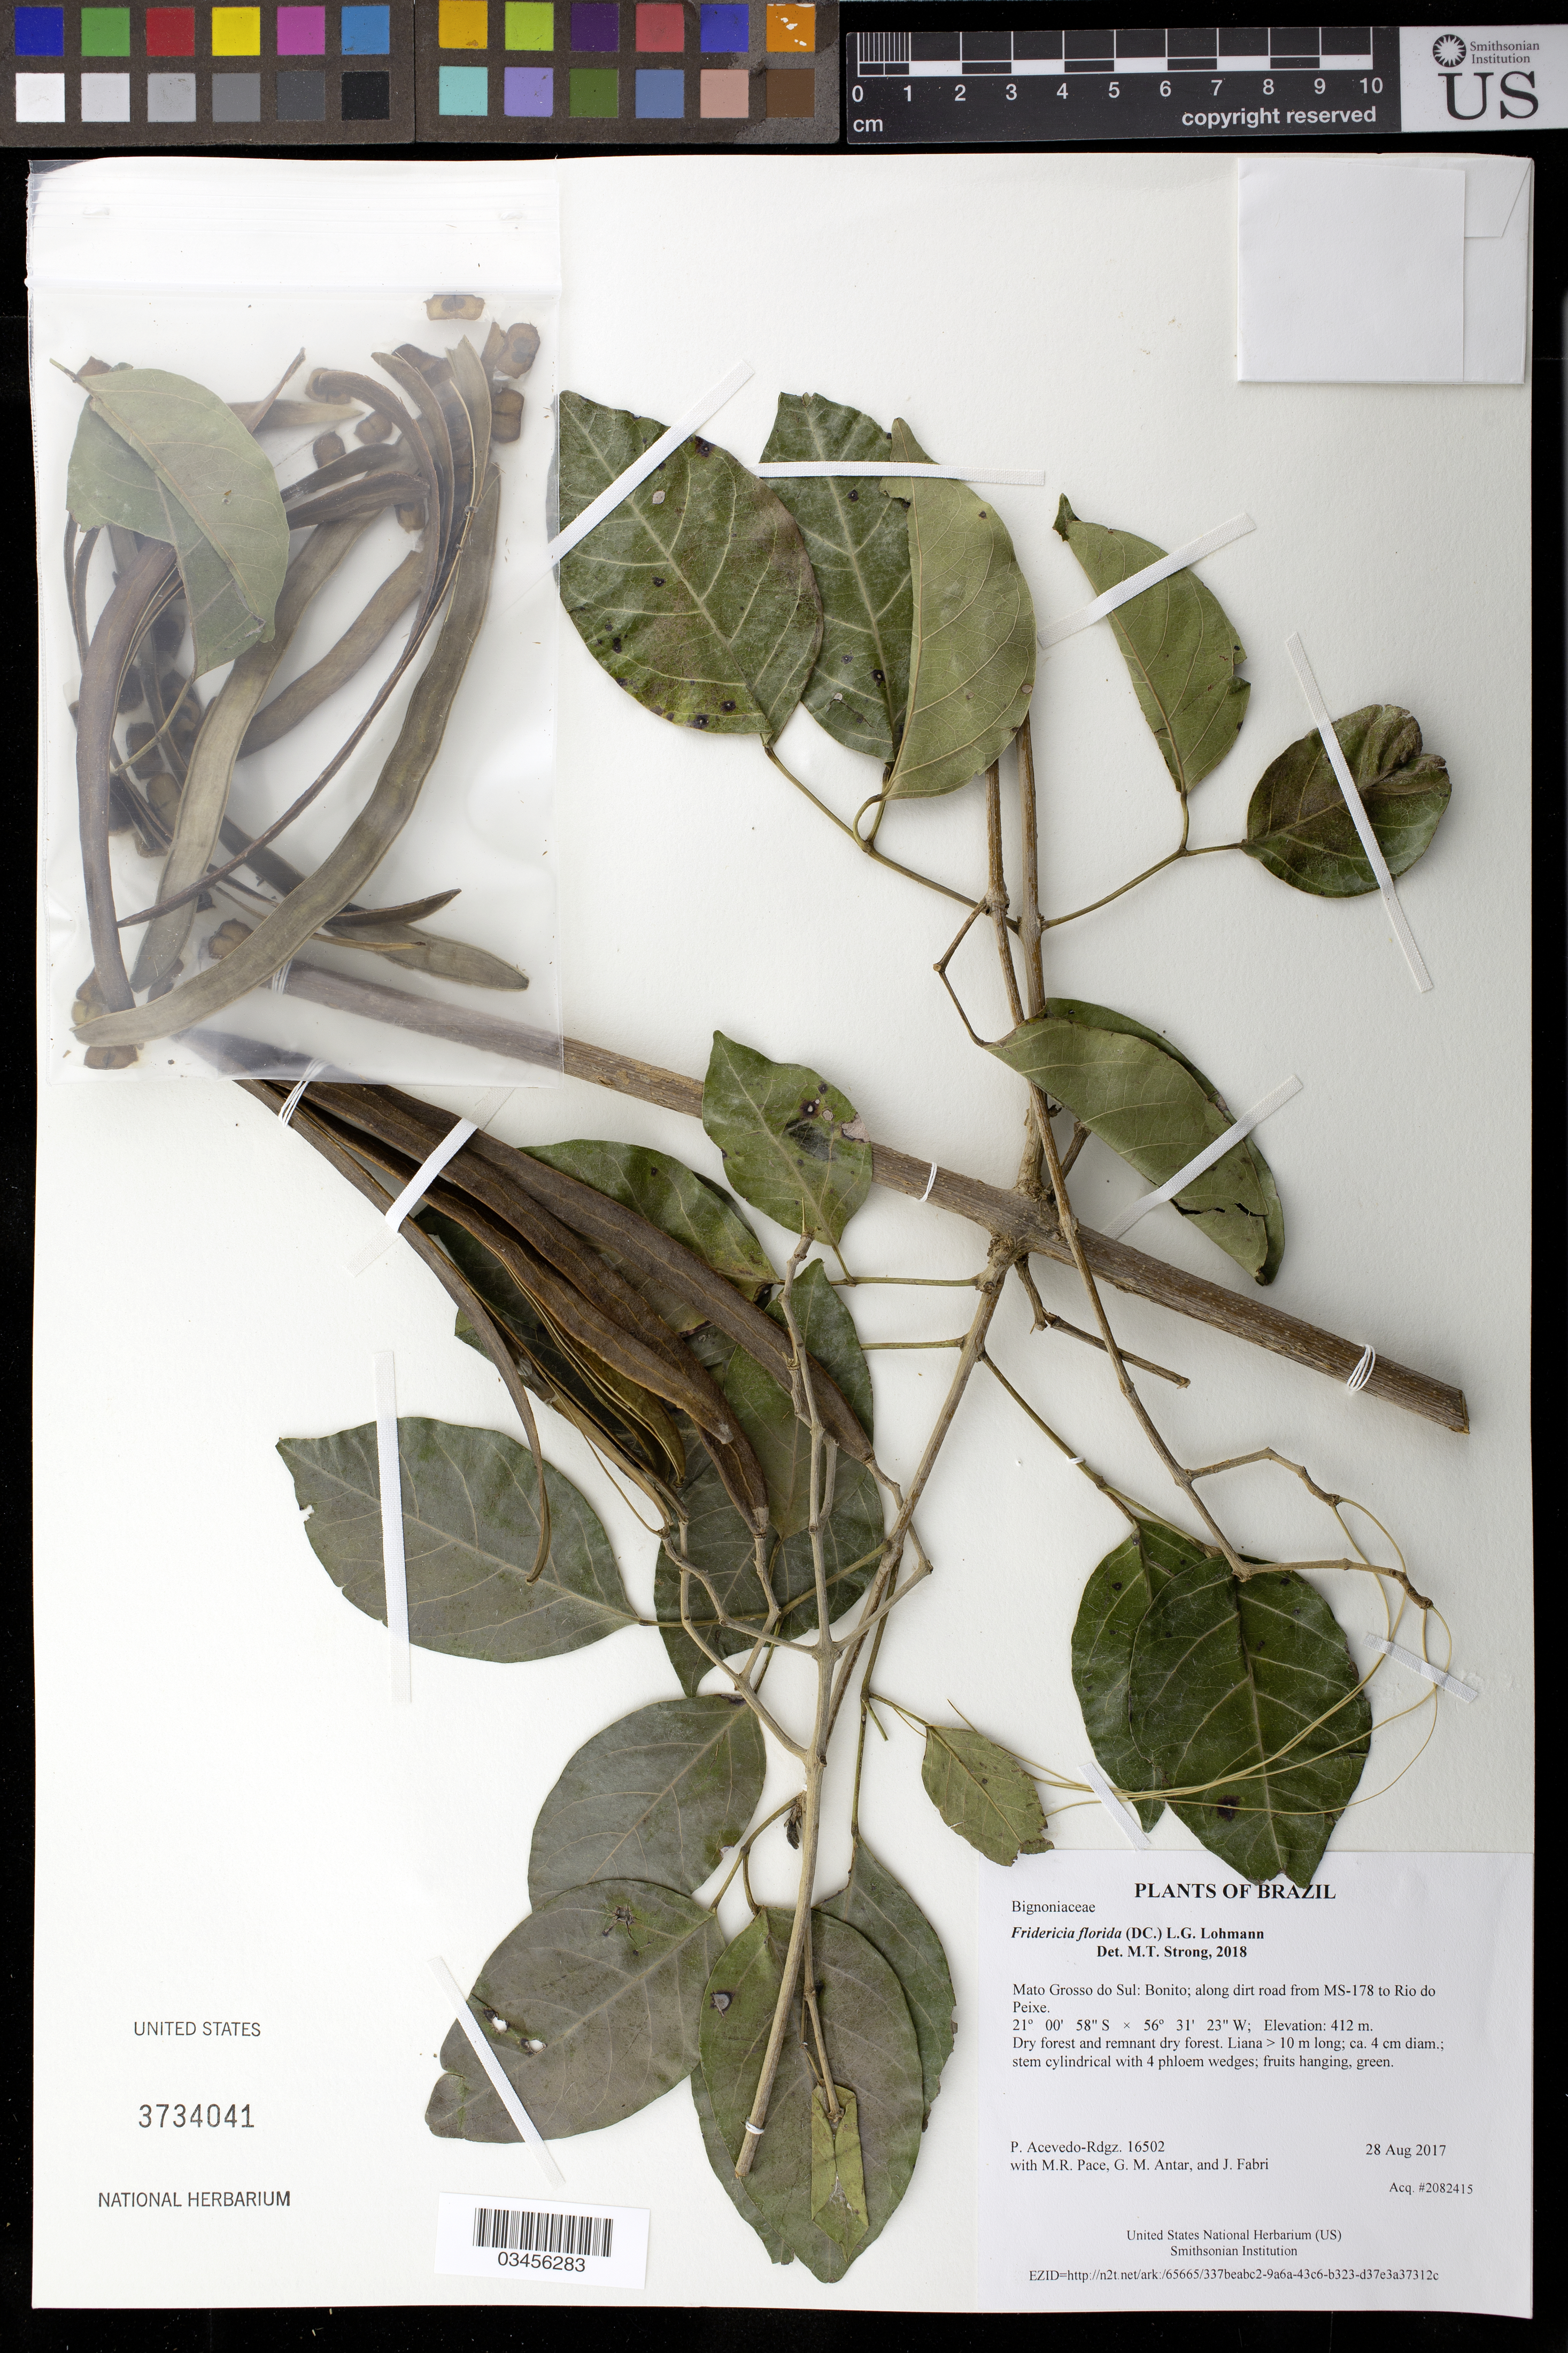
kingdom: Plantae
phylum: Tracheophyta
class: Magnoliopsida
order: Lamiales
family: Bignoniaceae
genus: Fridericia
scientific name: Fridericia florida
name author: (DC.) L.G. Lohmann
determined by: Strong, Mark T., (BOT), Smithsonian Institution - National Museum of Natural History (UNITED STATES)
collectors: P. Acevedo-Rodr., M. R. Pace, G. M. Antar & J. Fabri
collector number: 16502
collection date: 2017-08-28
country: Brazil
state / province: Mato Grosso do Sul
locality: Bonito; along dirt road from MS-178 to Rio do Peixe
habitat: Dry forest and remnant dry forest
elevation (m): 412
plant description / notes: US, MO, K, NY, RB, SP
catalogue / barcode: US 3734041